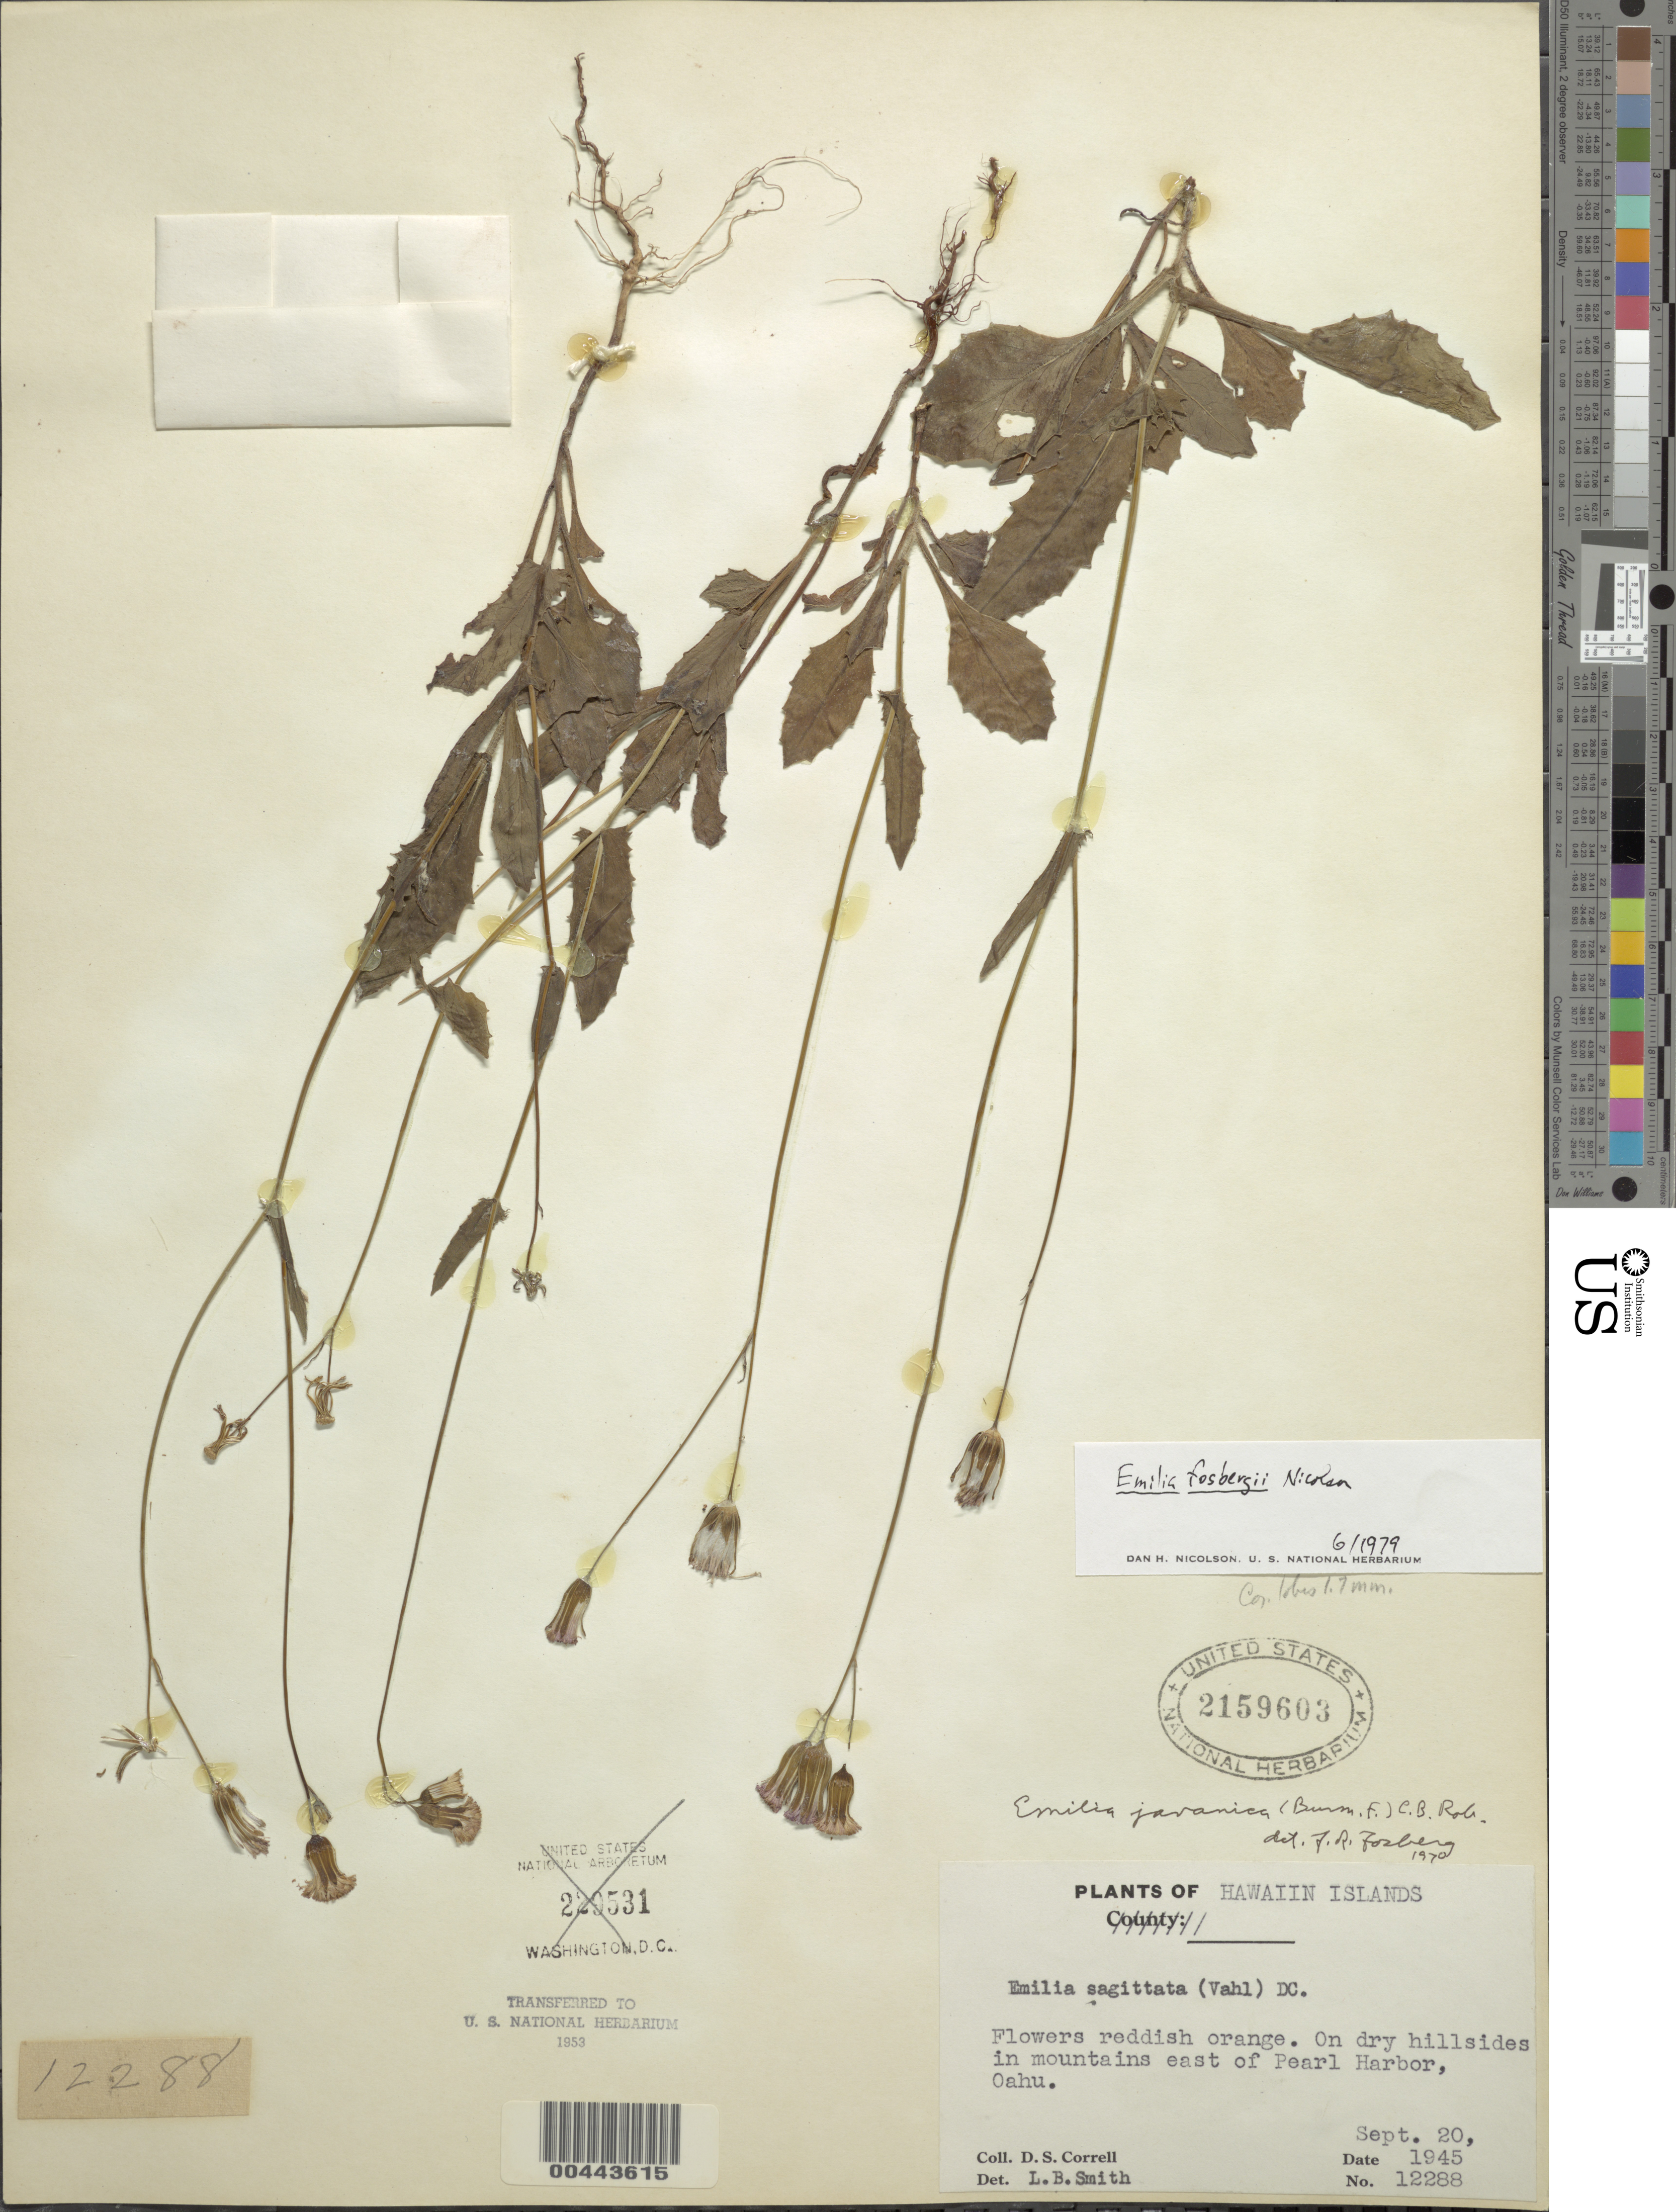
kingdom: Plantae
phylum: Tracheophyta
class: Magnoliopsida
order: Asterales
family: Asteraceae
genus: Emilia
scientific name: Emilia fosbergii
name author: Nicolson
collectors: D. S. Correll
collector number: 12288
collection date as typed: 20 Sep 1945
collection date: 1945-09-20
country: United States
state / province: Hawaii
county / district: Honolulu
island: Oahu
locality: In mountains E of Pearl Harbor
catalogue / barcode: US 2159603